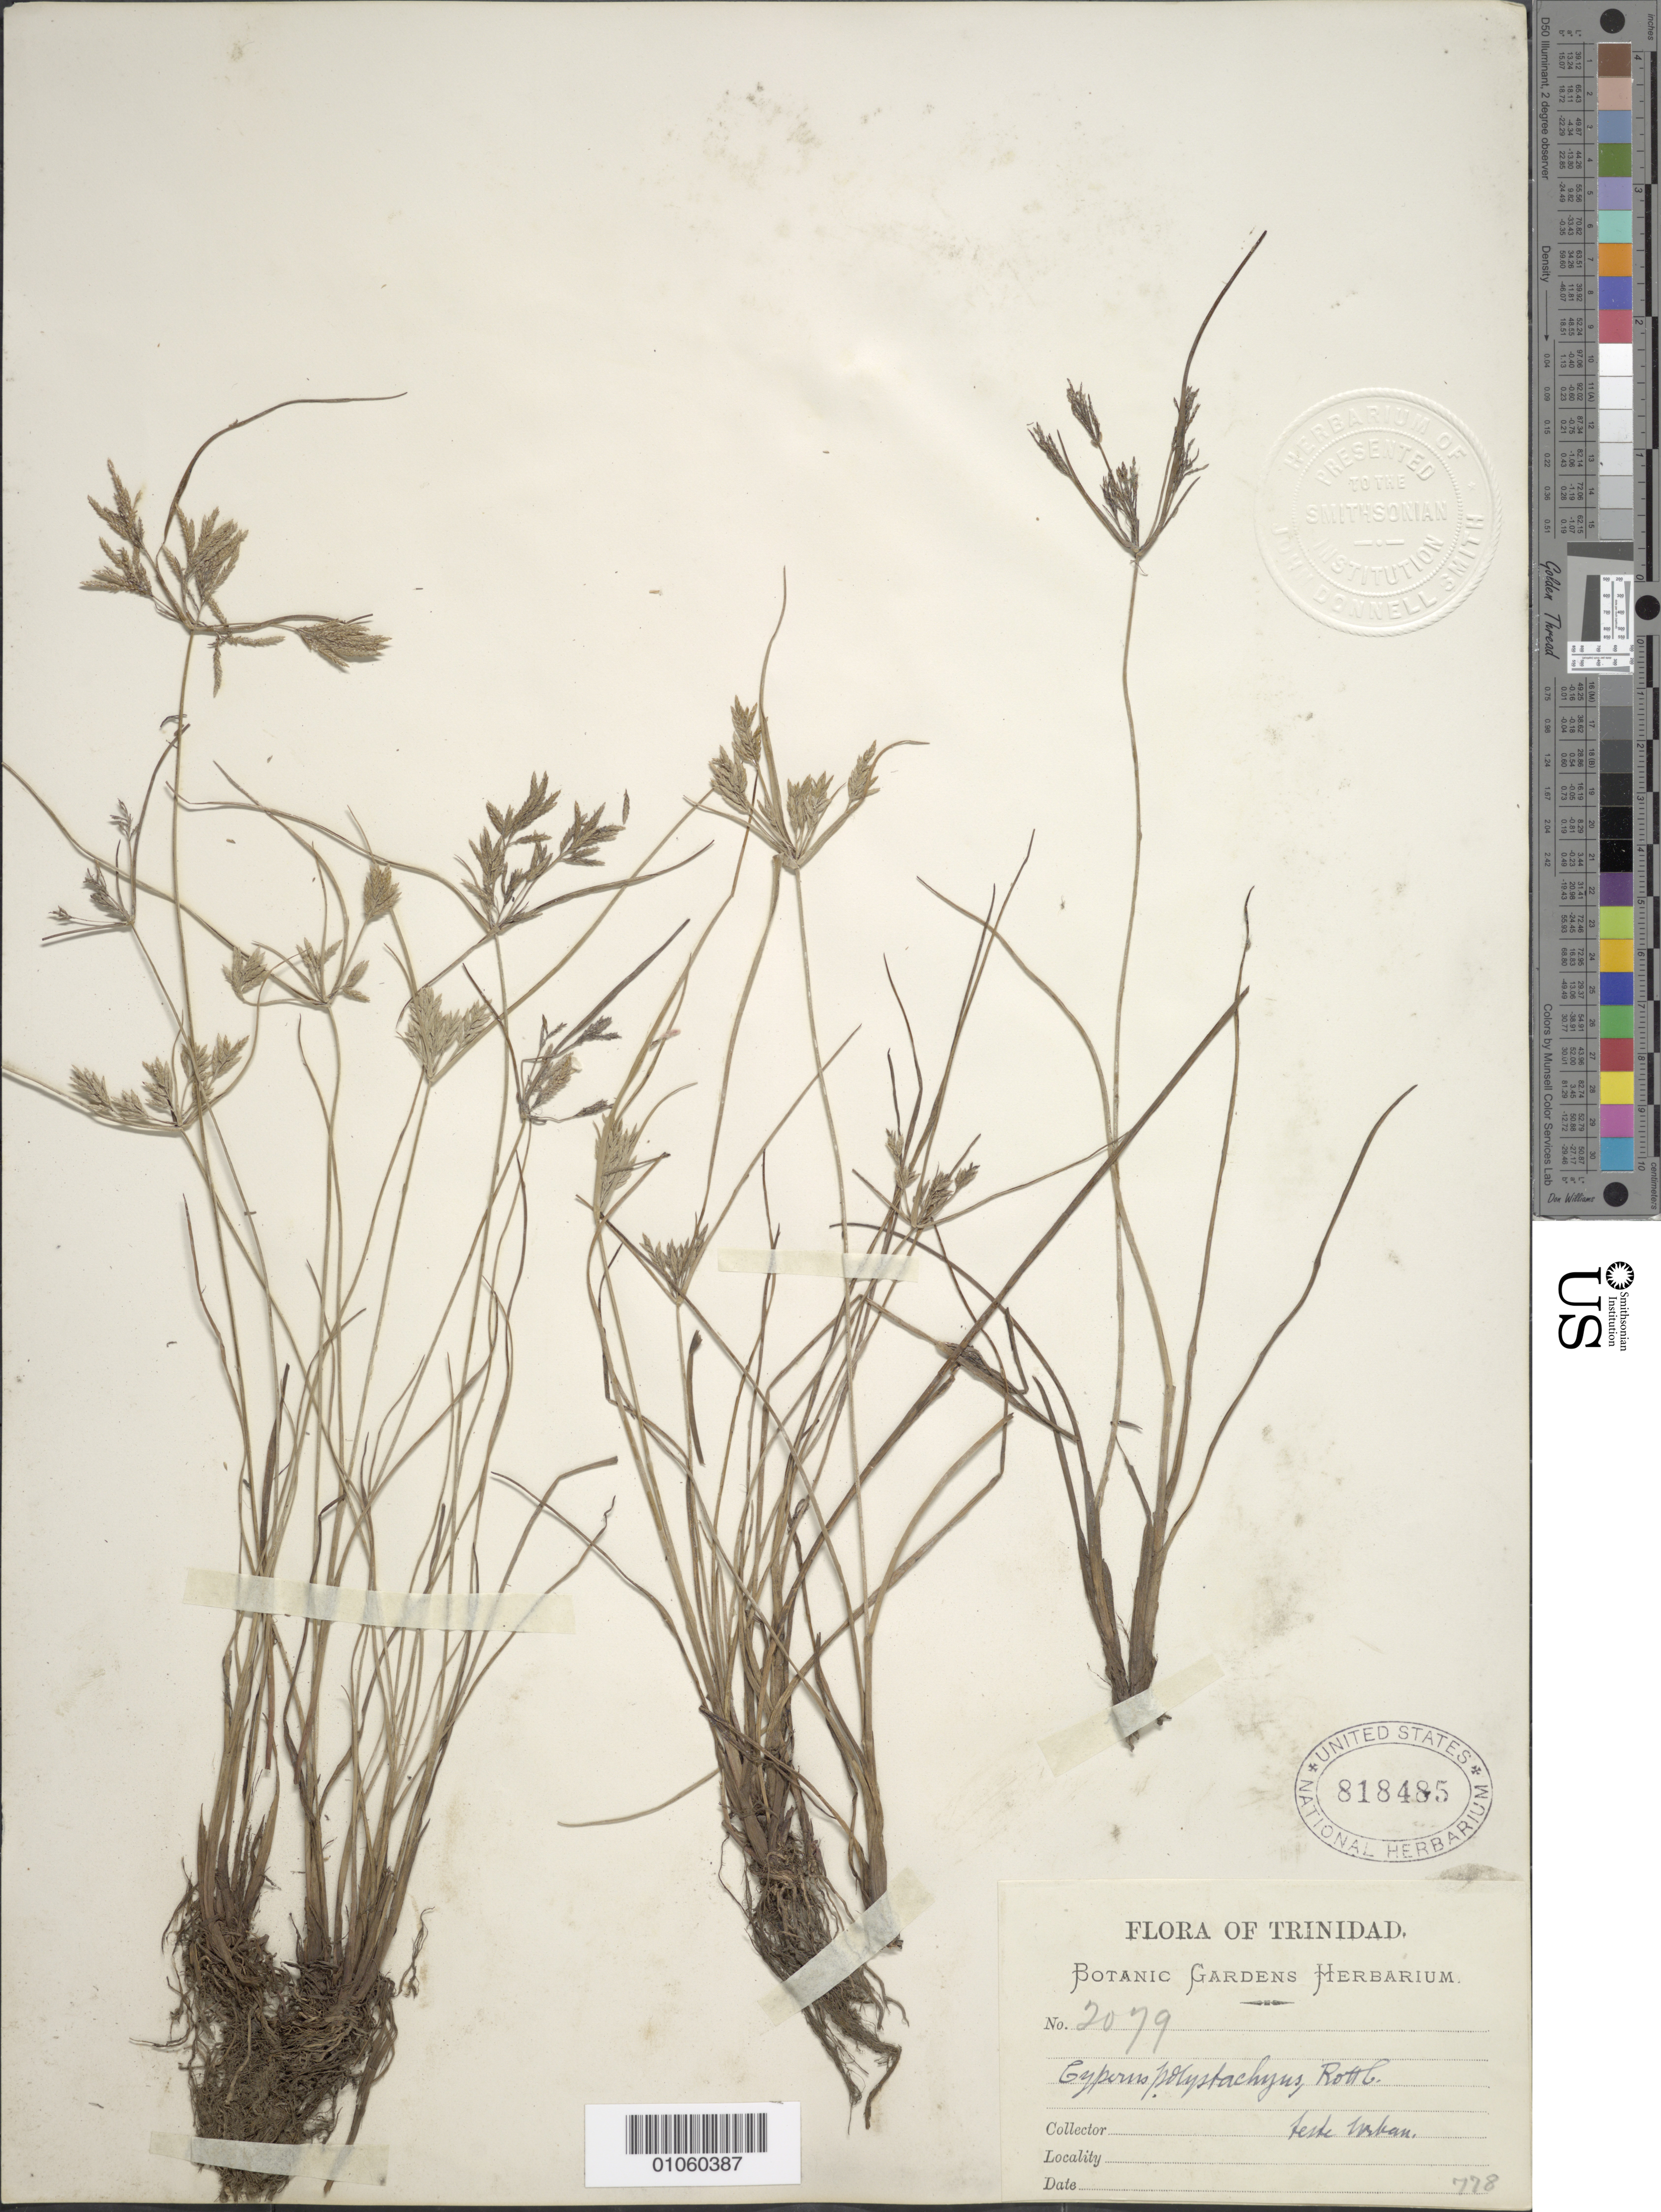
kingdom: Plantae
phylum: Tracheophyta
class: Liliopsida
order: Poales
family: Cyperaceae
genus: Cyperus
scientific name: Cyperus polystachyos var. polystachyos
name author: Rottb.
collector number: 2079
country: Trinidad and Tobago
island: Trinidad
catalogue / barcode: US 818485